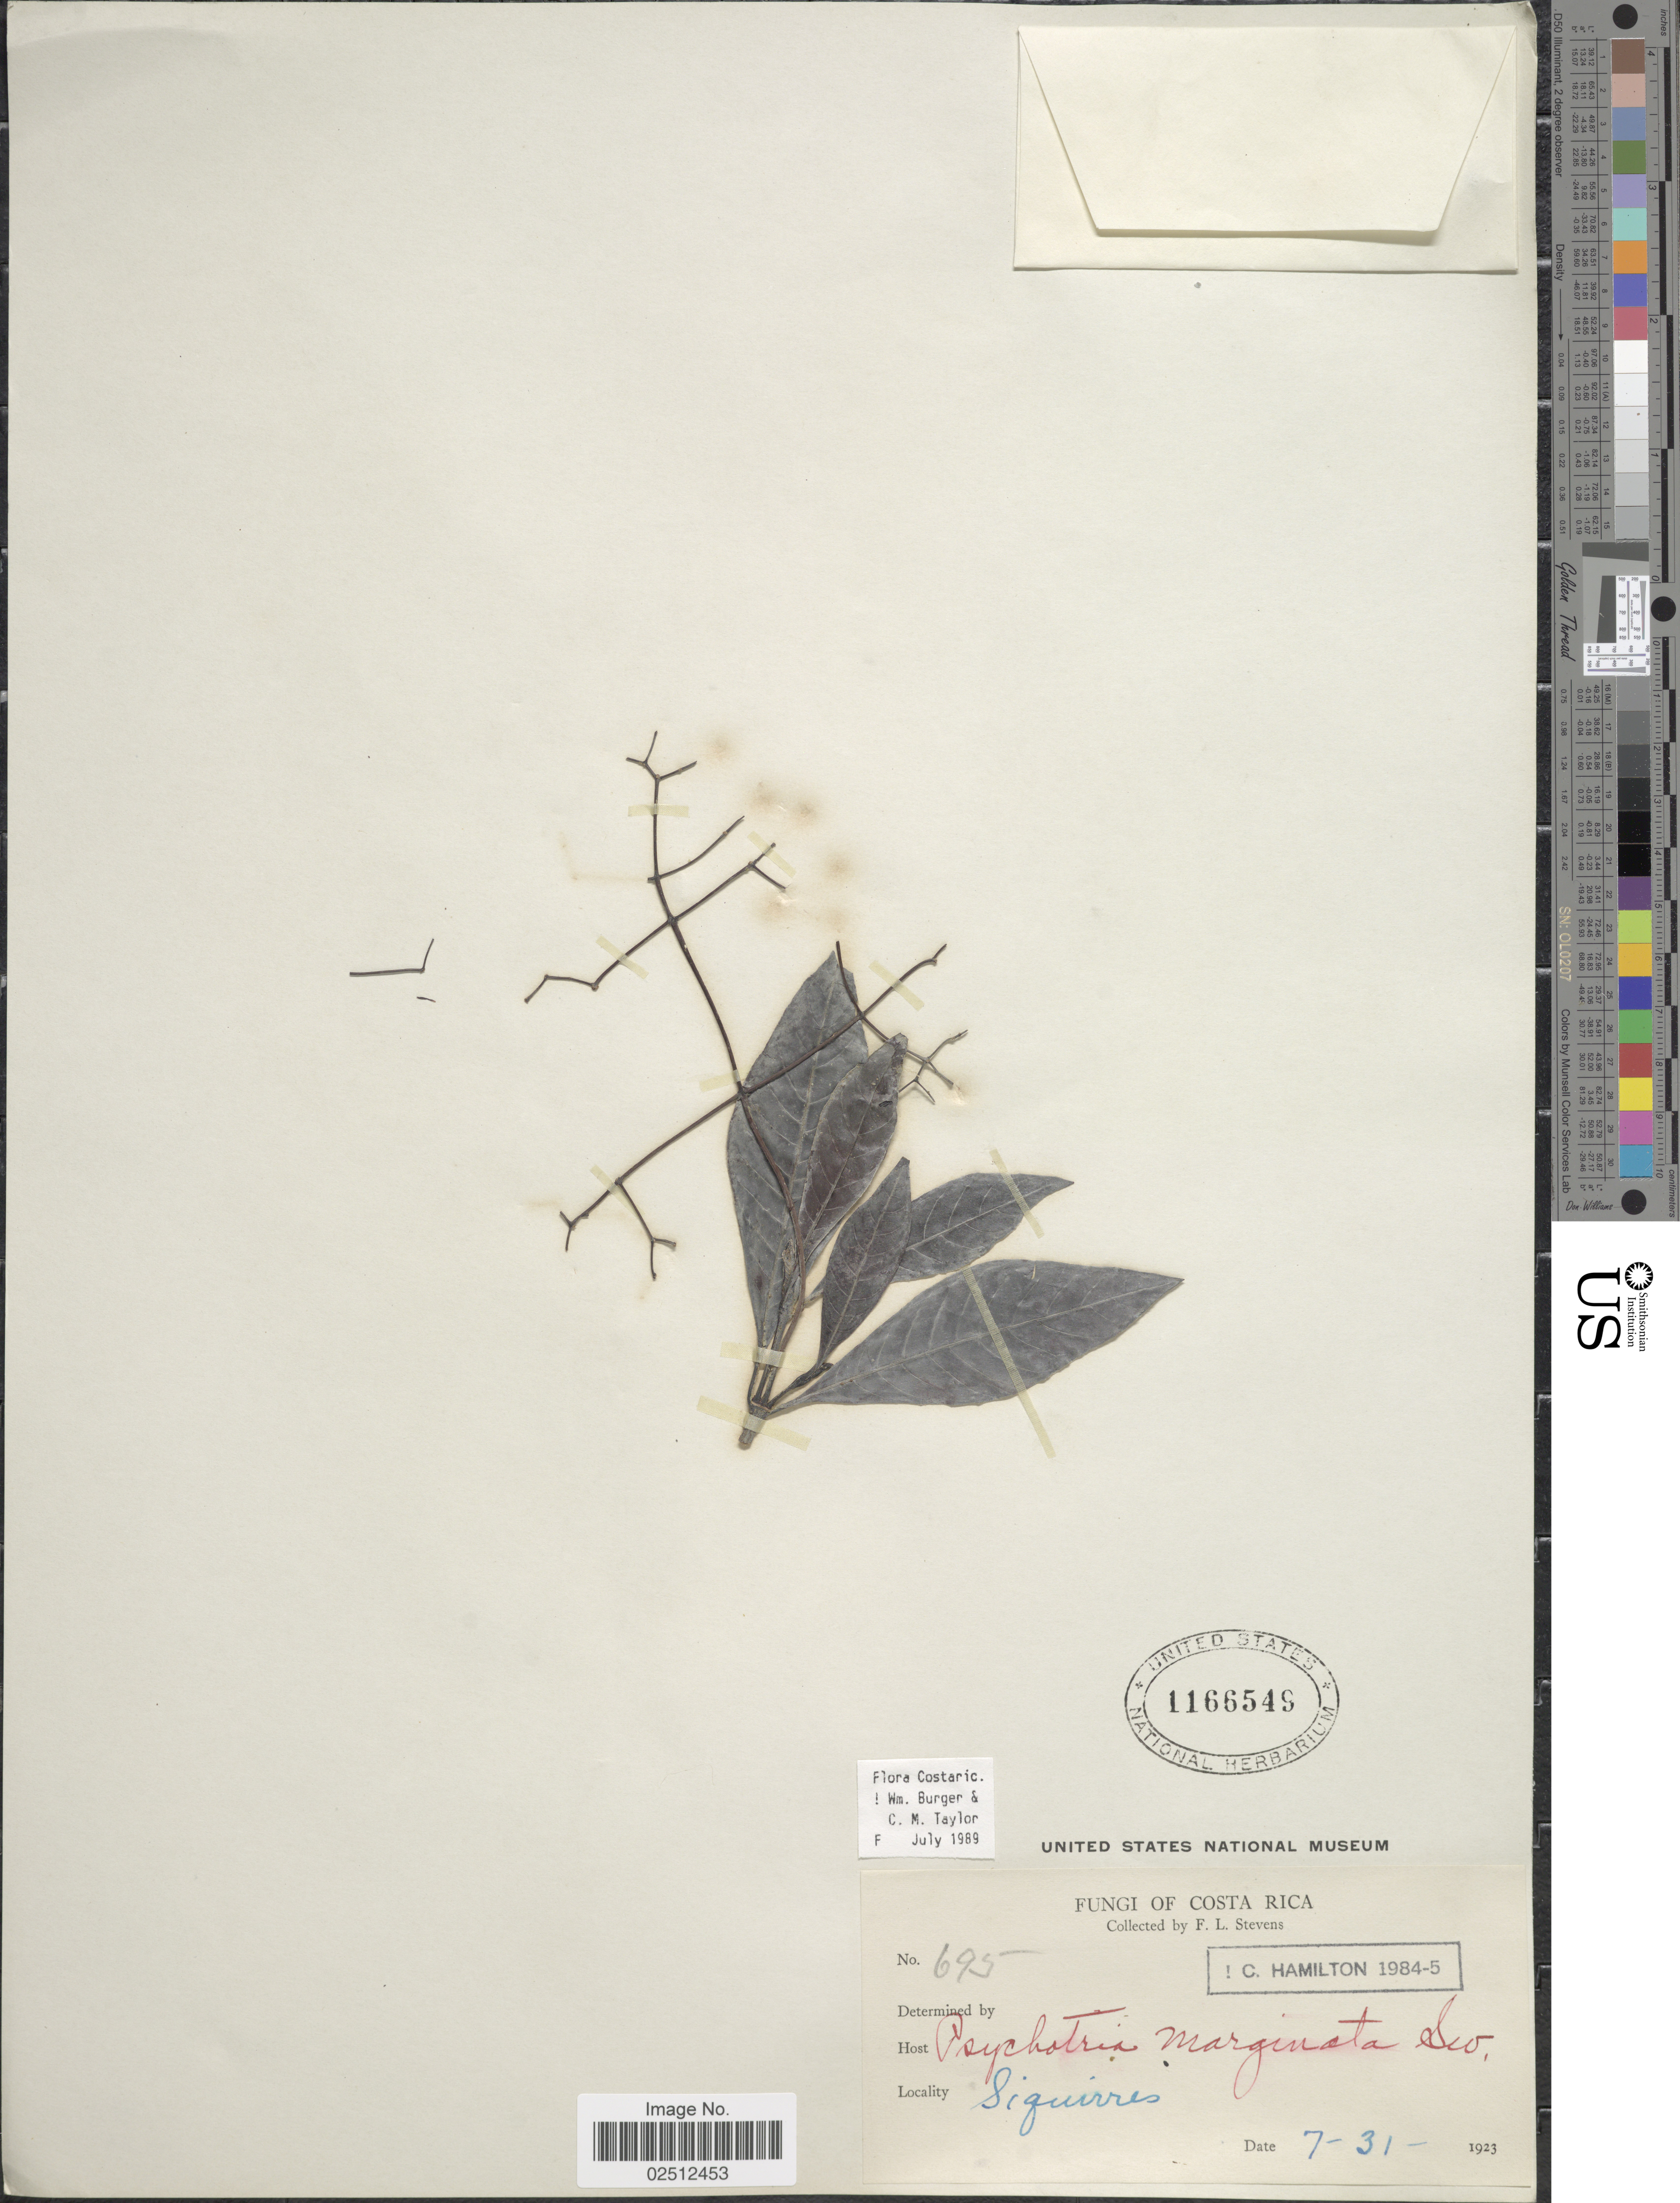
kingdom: Plantae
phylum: Tracheophyta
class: Magnoliopsida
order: Gentianales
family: Rubiaceae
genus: Psychotria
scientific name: Psychotria marginata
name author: Sw.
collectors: F. L. Stevens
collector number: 695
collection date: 1923-07-31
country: Costa Rica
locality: Siquirres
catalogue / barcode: US 1166549